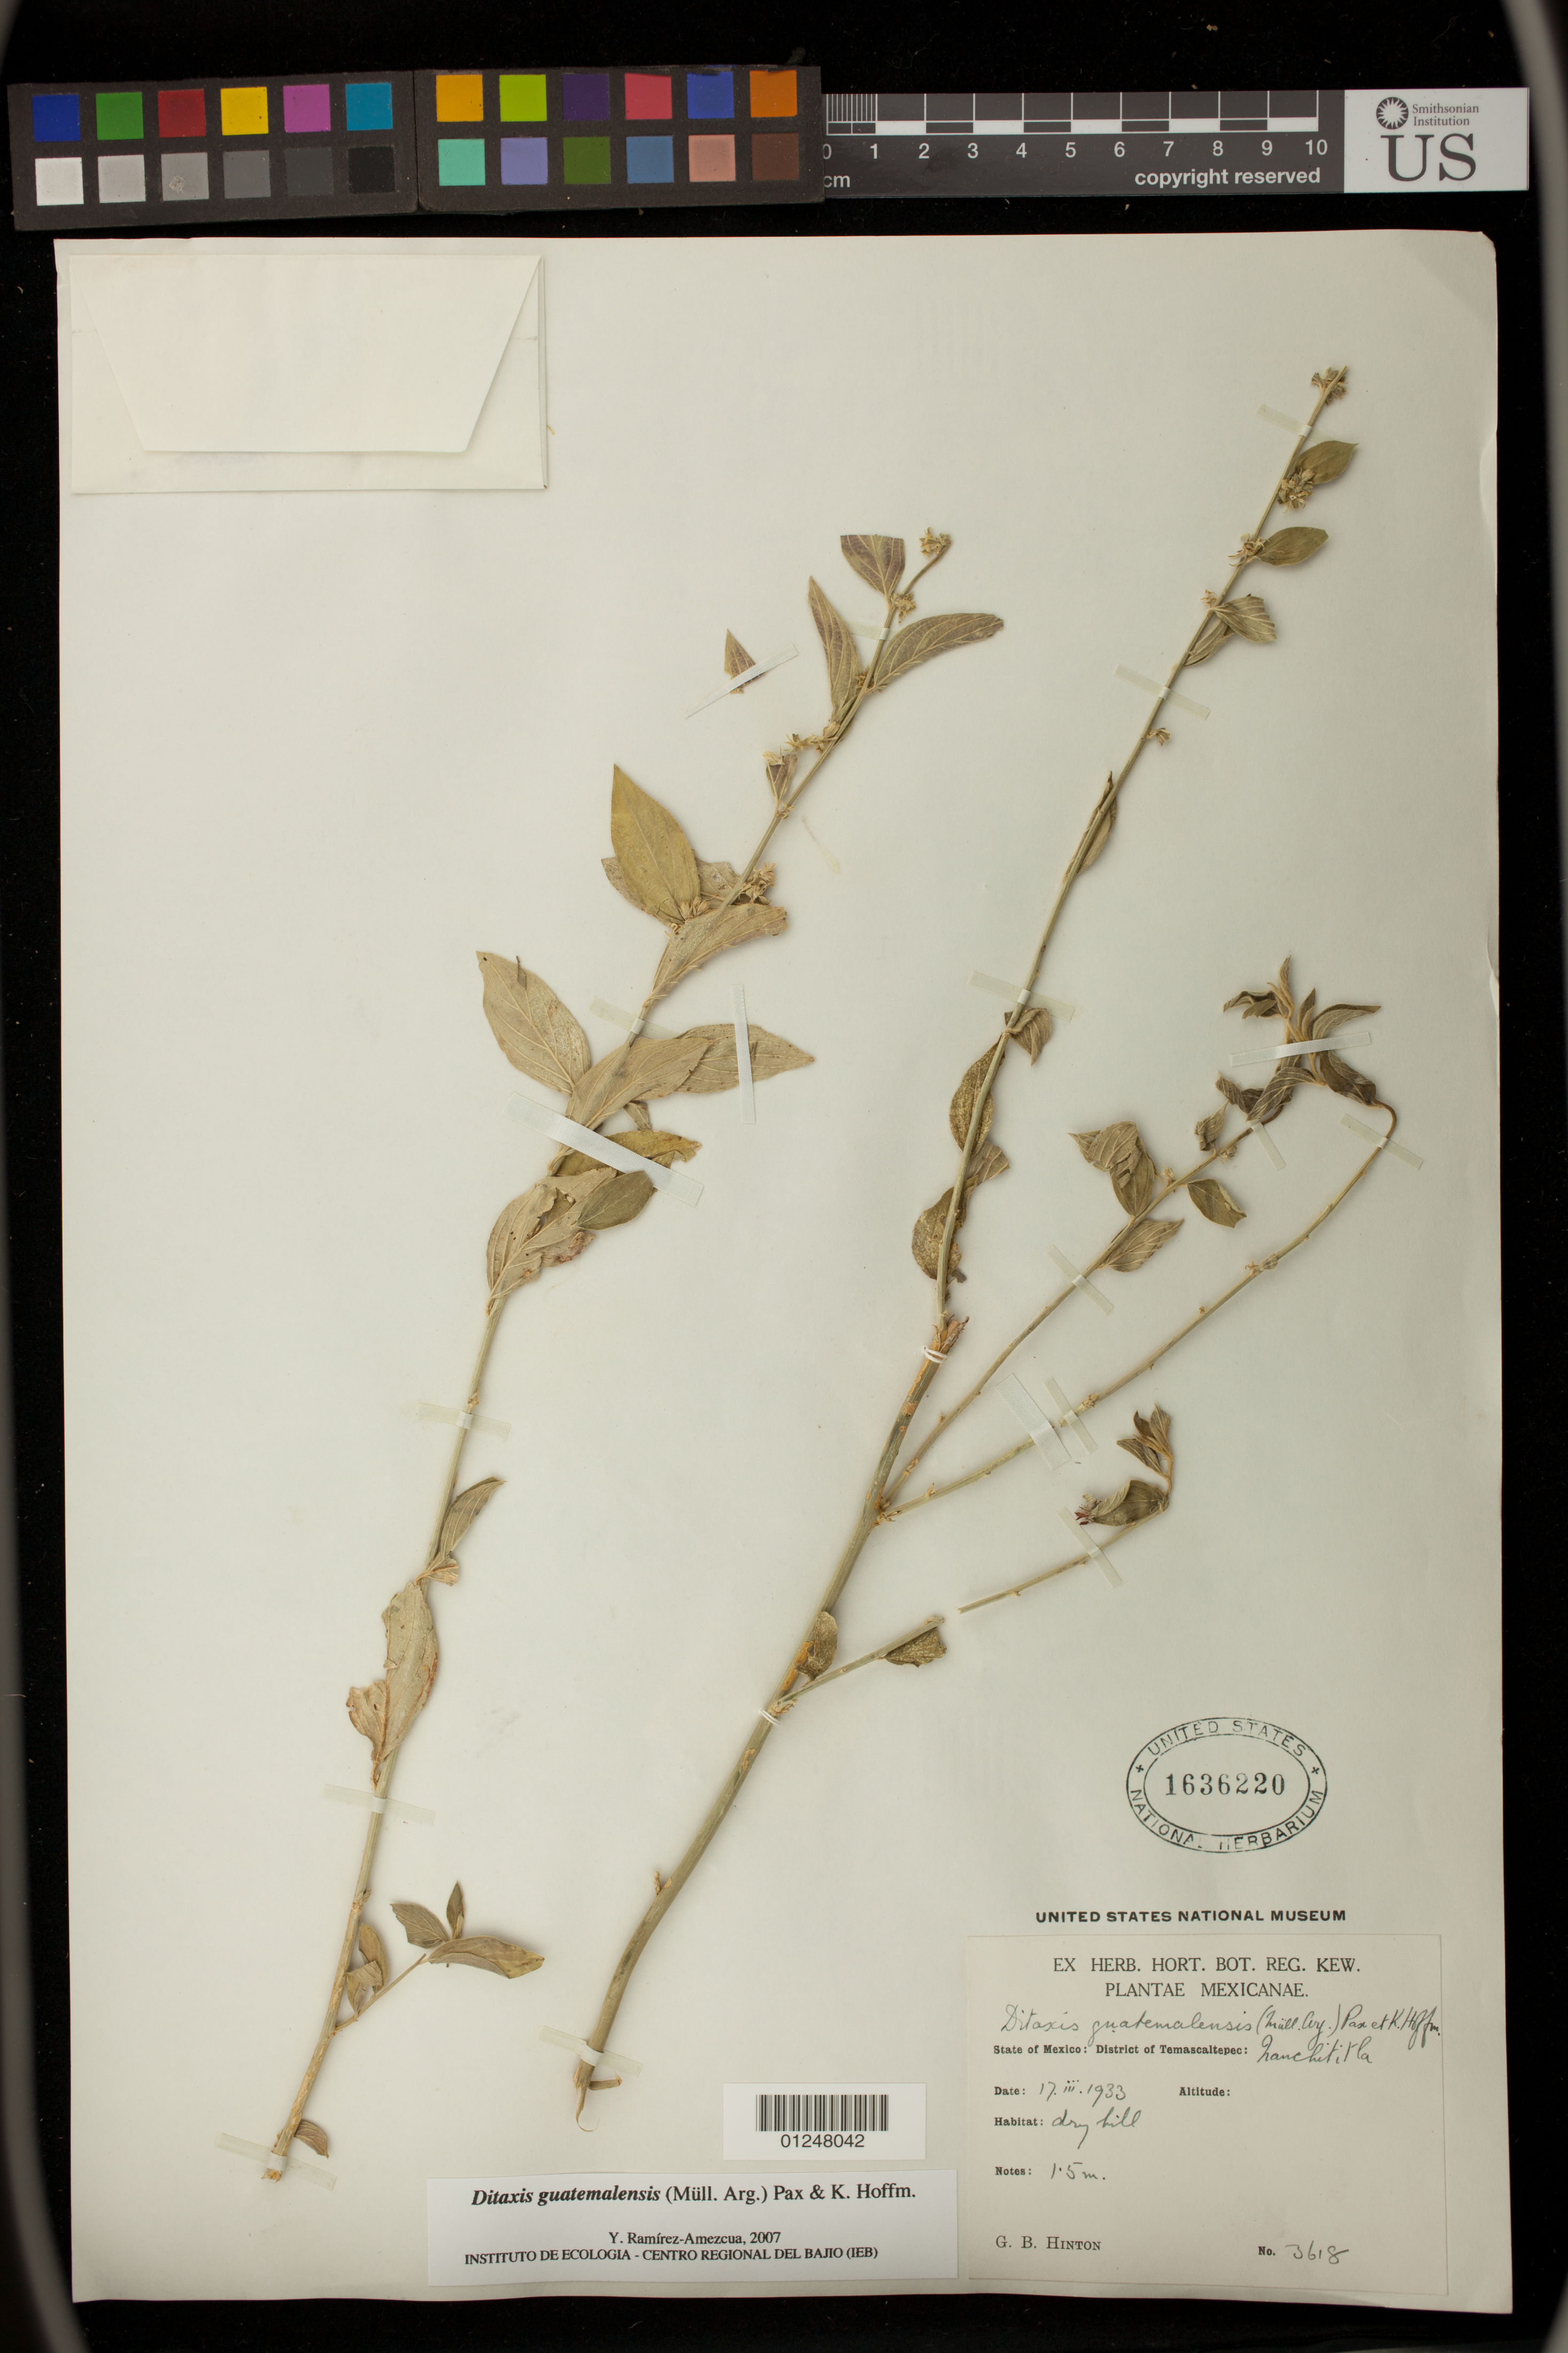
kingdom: Plantae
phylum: Tracheophyta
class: Magnoliopsida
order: Malpighiales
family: Euphorbiaceae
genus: Ditaxis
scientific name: Ditaxis guatemalensis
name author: (Müll. Arg.) Pax & K. Hoffm.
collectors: G. B. Hinton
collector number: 3618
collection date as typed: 17 Mar 1933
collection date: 1933-03-17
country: Mexico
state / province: México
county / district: Temascaltepec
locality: State of Mexico: District of Temascaltepec: Comunidad.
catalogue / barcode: US 1636220